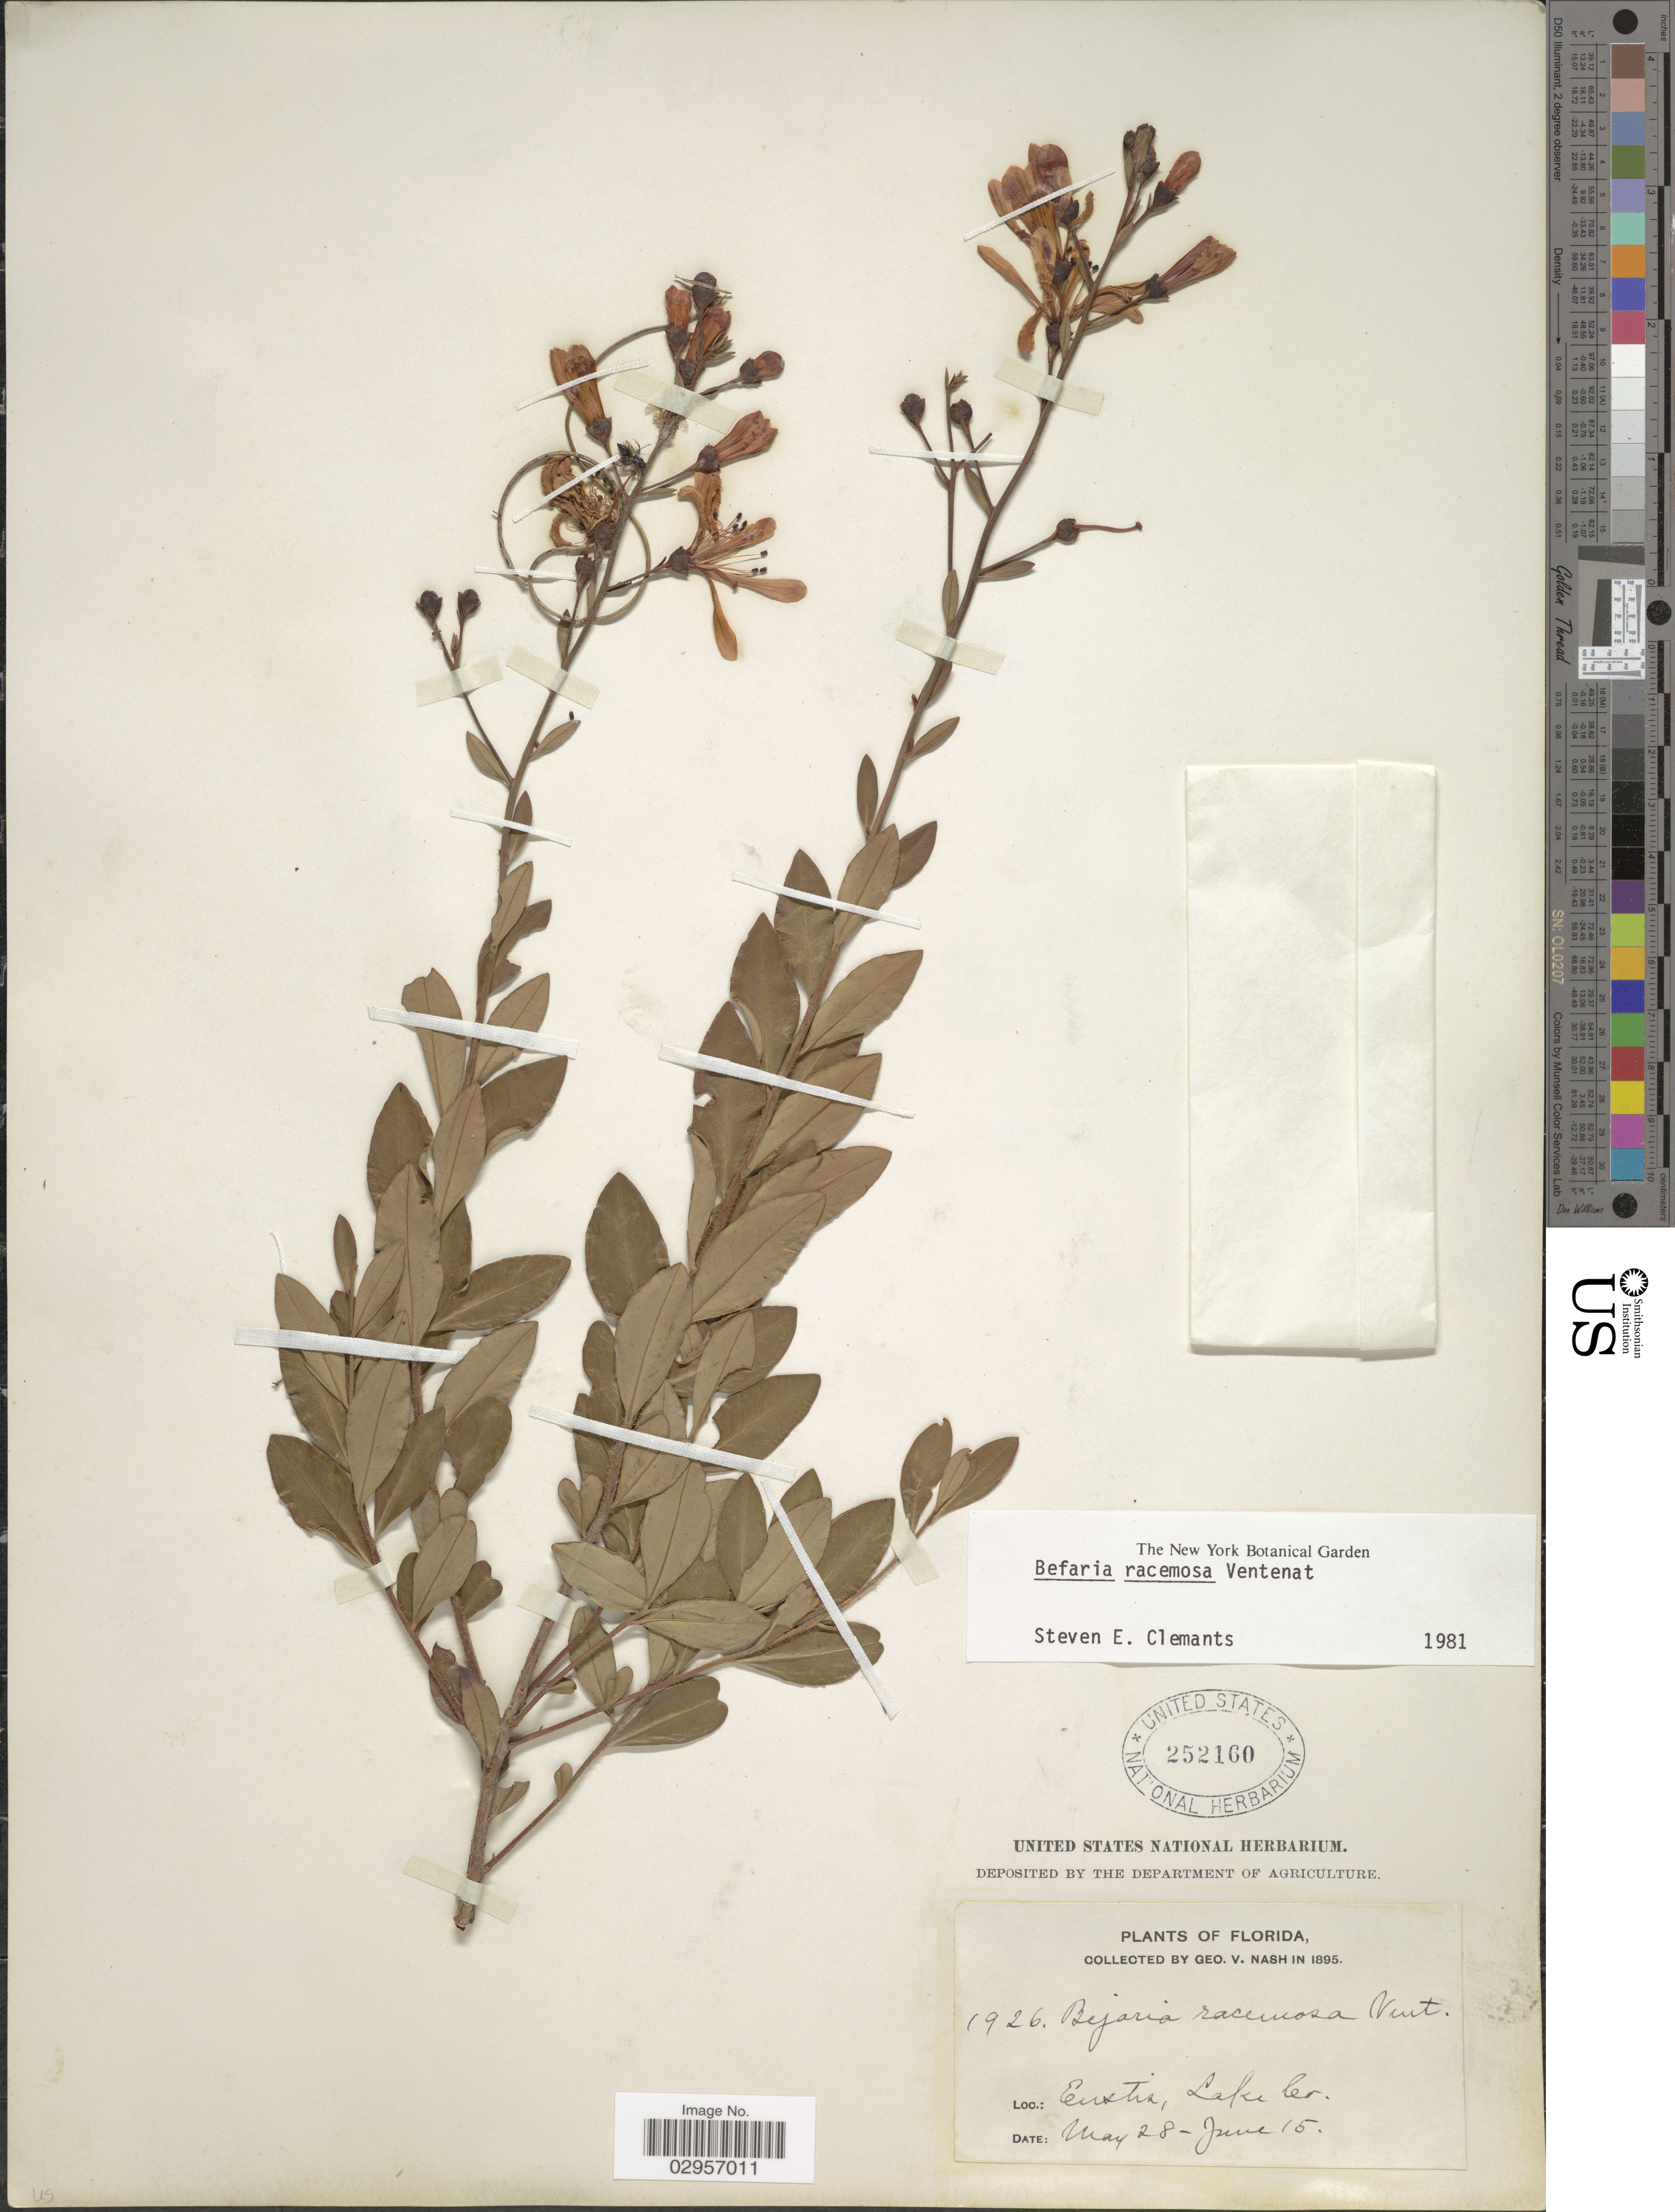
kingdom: Plantae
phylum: Tracheophyta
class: Magnoliopsida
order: Ericales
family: Ericaceae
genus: Bejaria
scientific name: Bejaria racemosa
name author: Vent.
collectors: G. V. Nash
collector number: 1926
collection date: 1895-05-28/1895-06-15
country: United States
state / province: Florida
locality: Eustia, Lake Co.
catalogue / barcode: US 252160